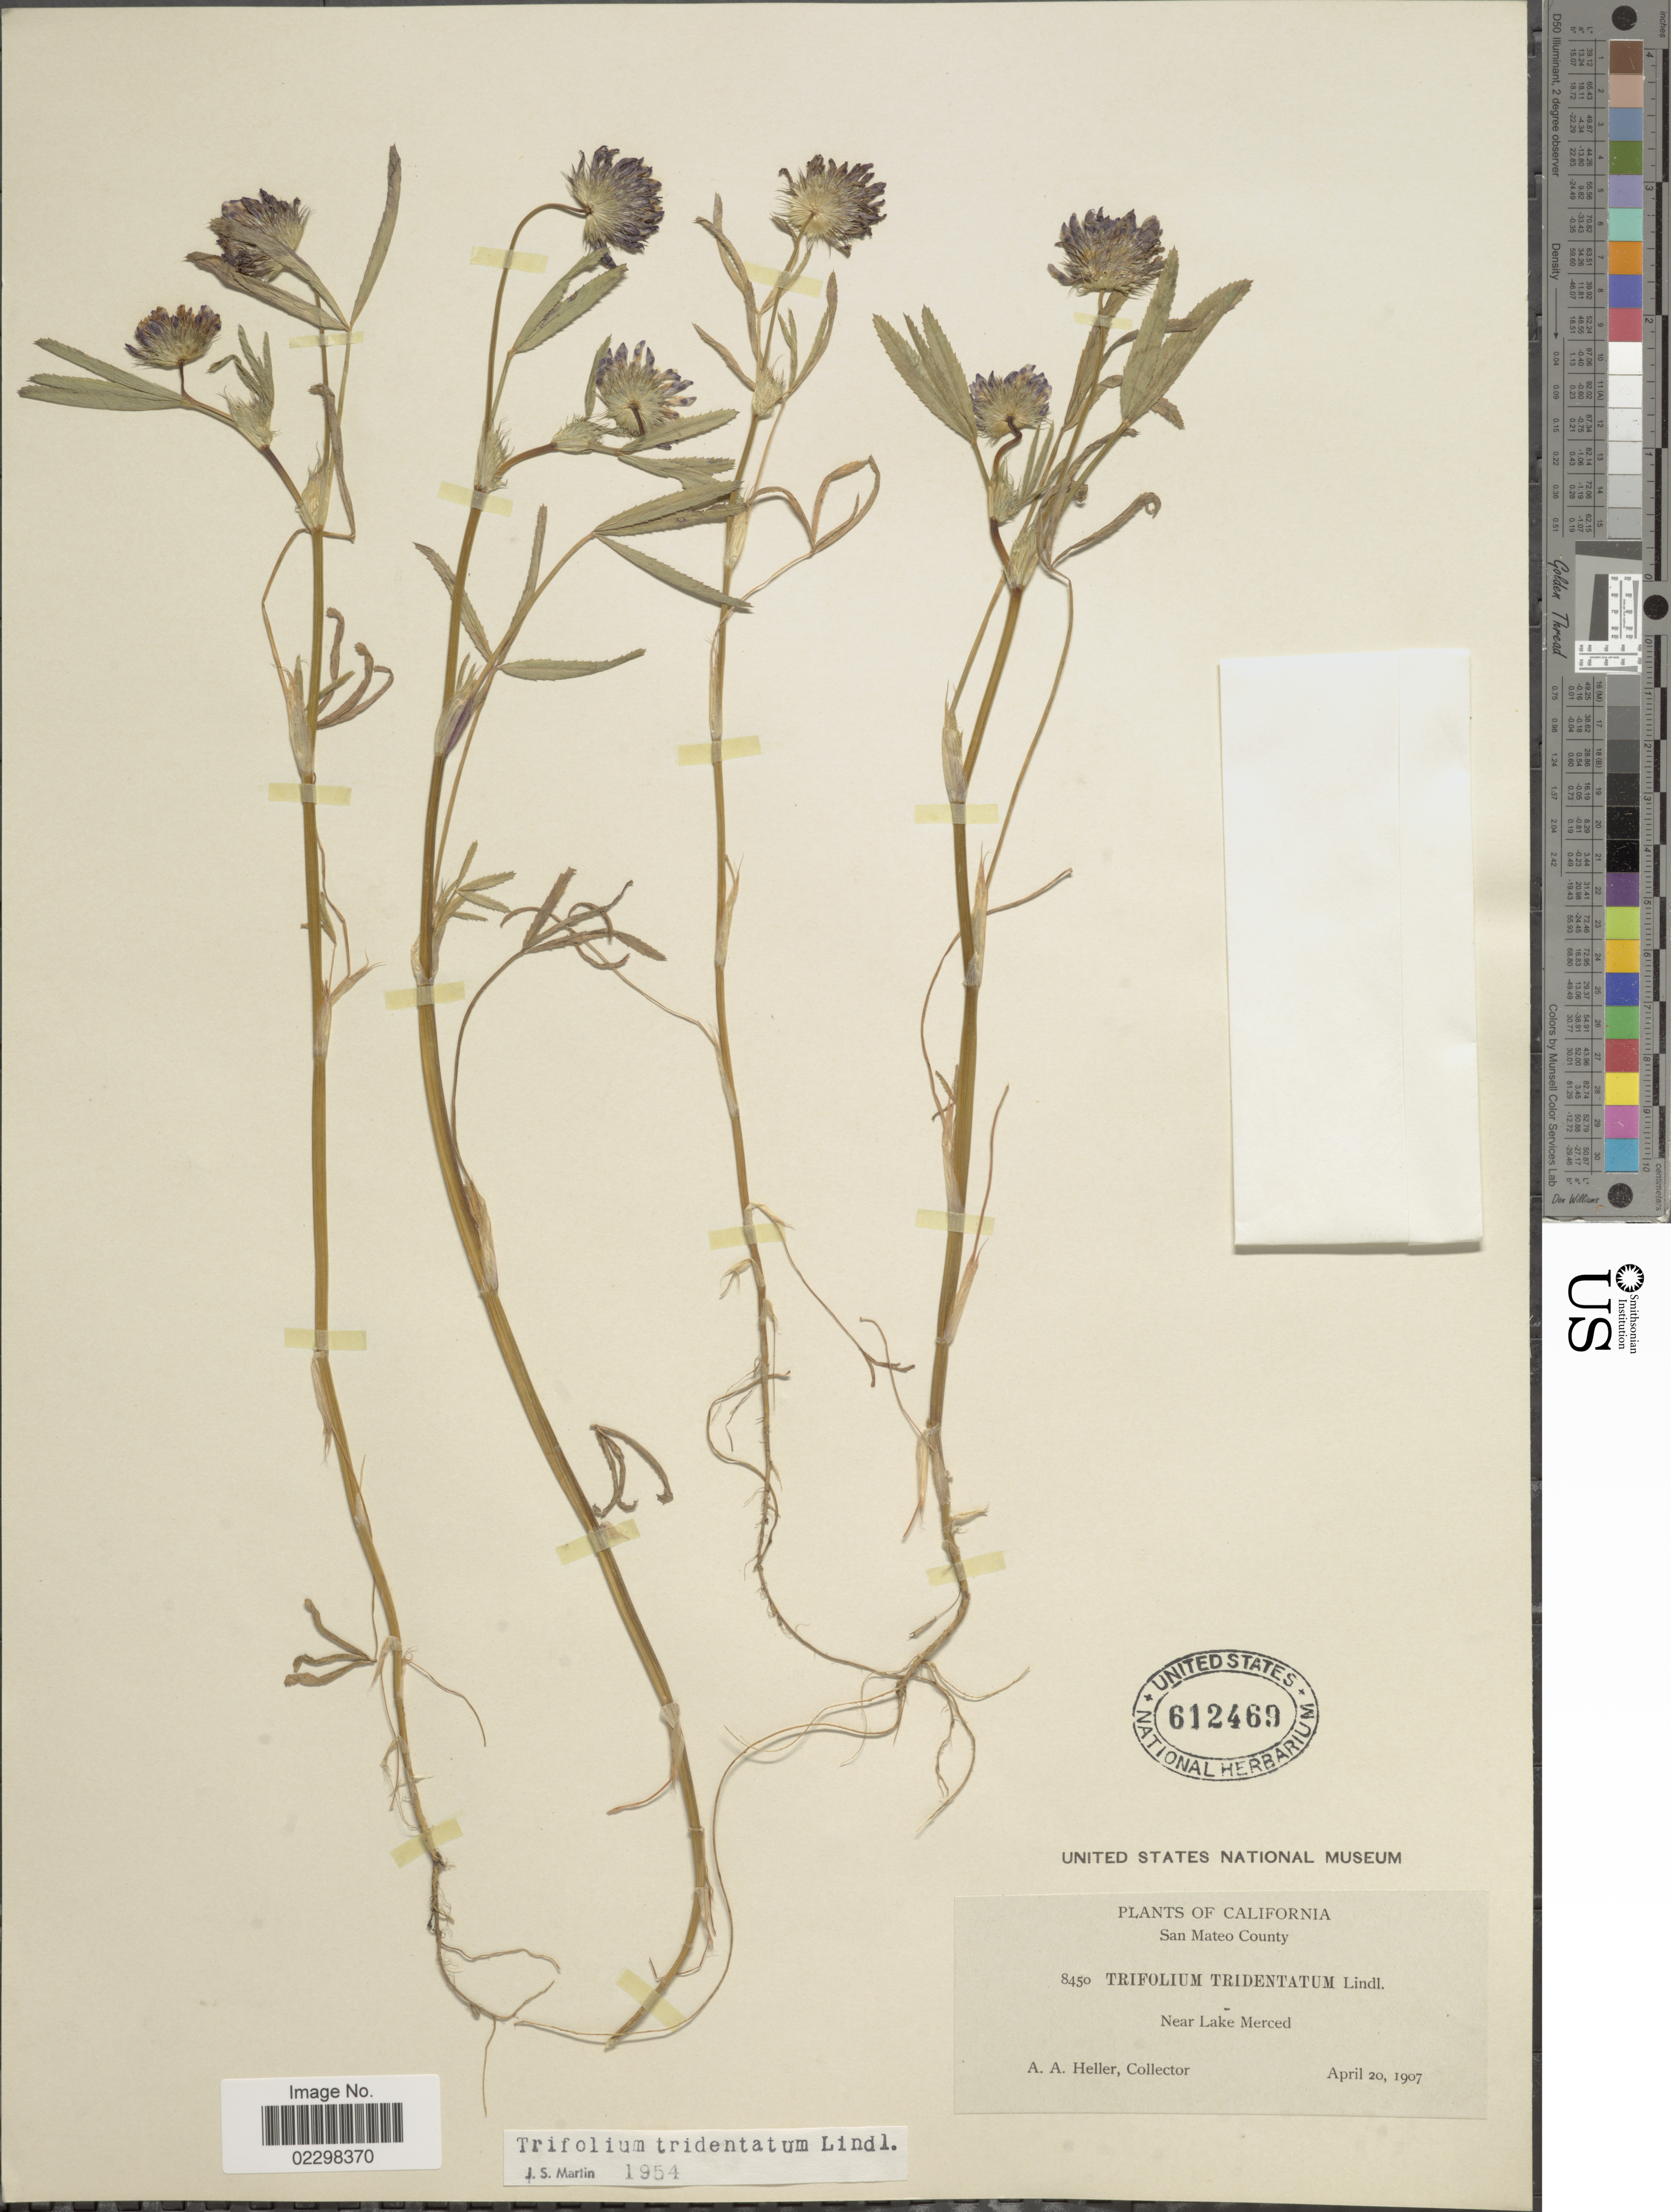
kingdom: Plantae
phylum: Tracheophyta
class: Magnoliopsida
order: Fabales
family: Fabaceae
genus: Trifolium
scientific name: Trifolium tridentatum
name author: Lindl.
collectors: A. A. Heller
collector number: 8450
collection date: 1907-04-20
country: United States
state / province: California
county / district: San Mateo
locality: California, San Mateo County. Near Lake Merced.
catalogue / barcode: US 612469